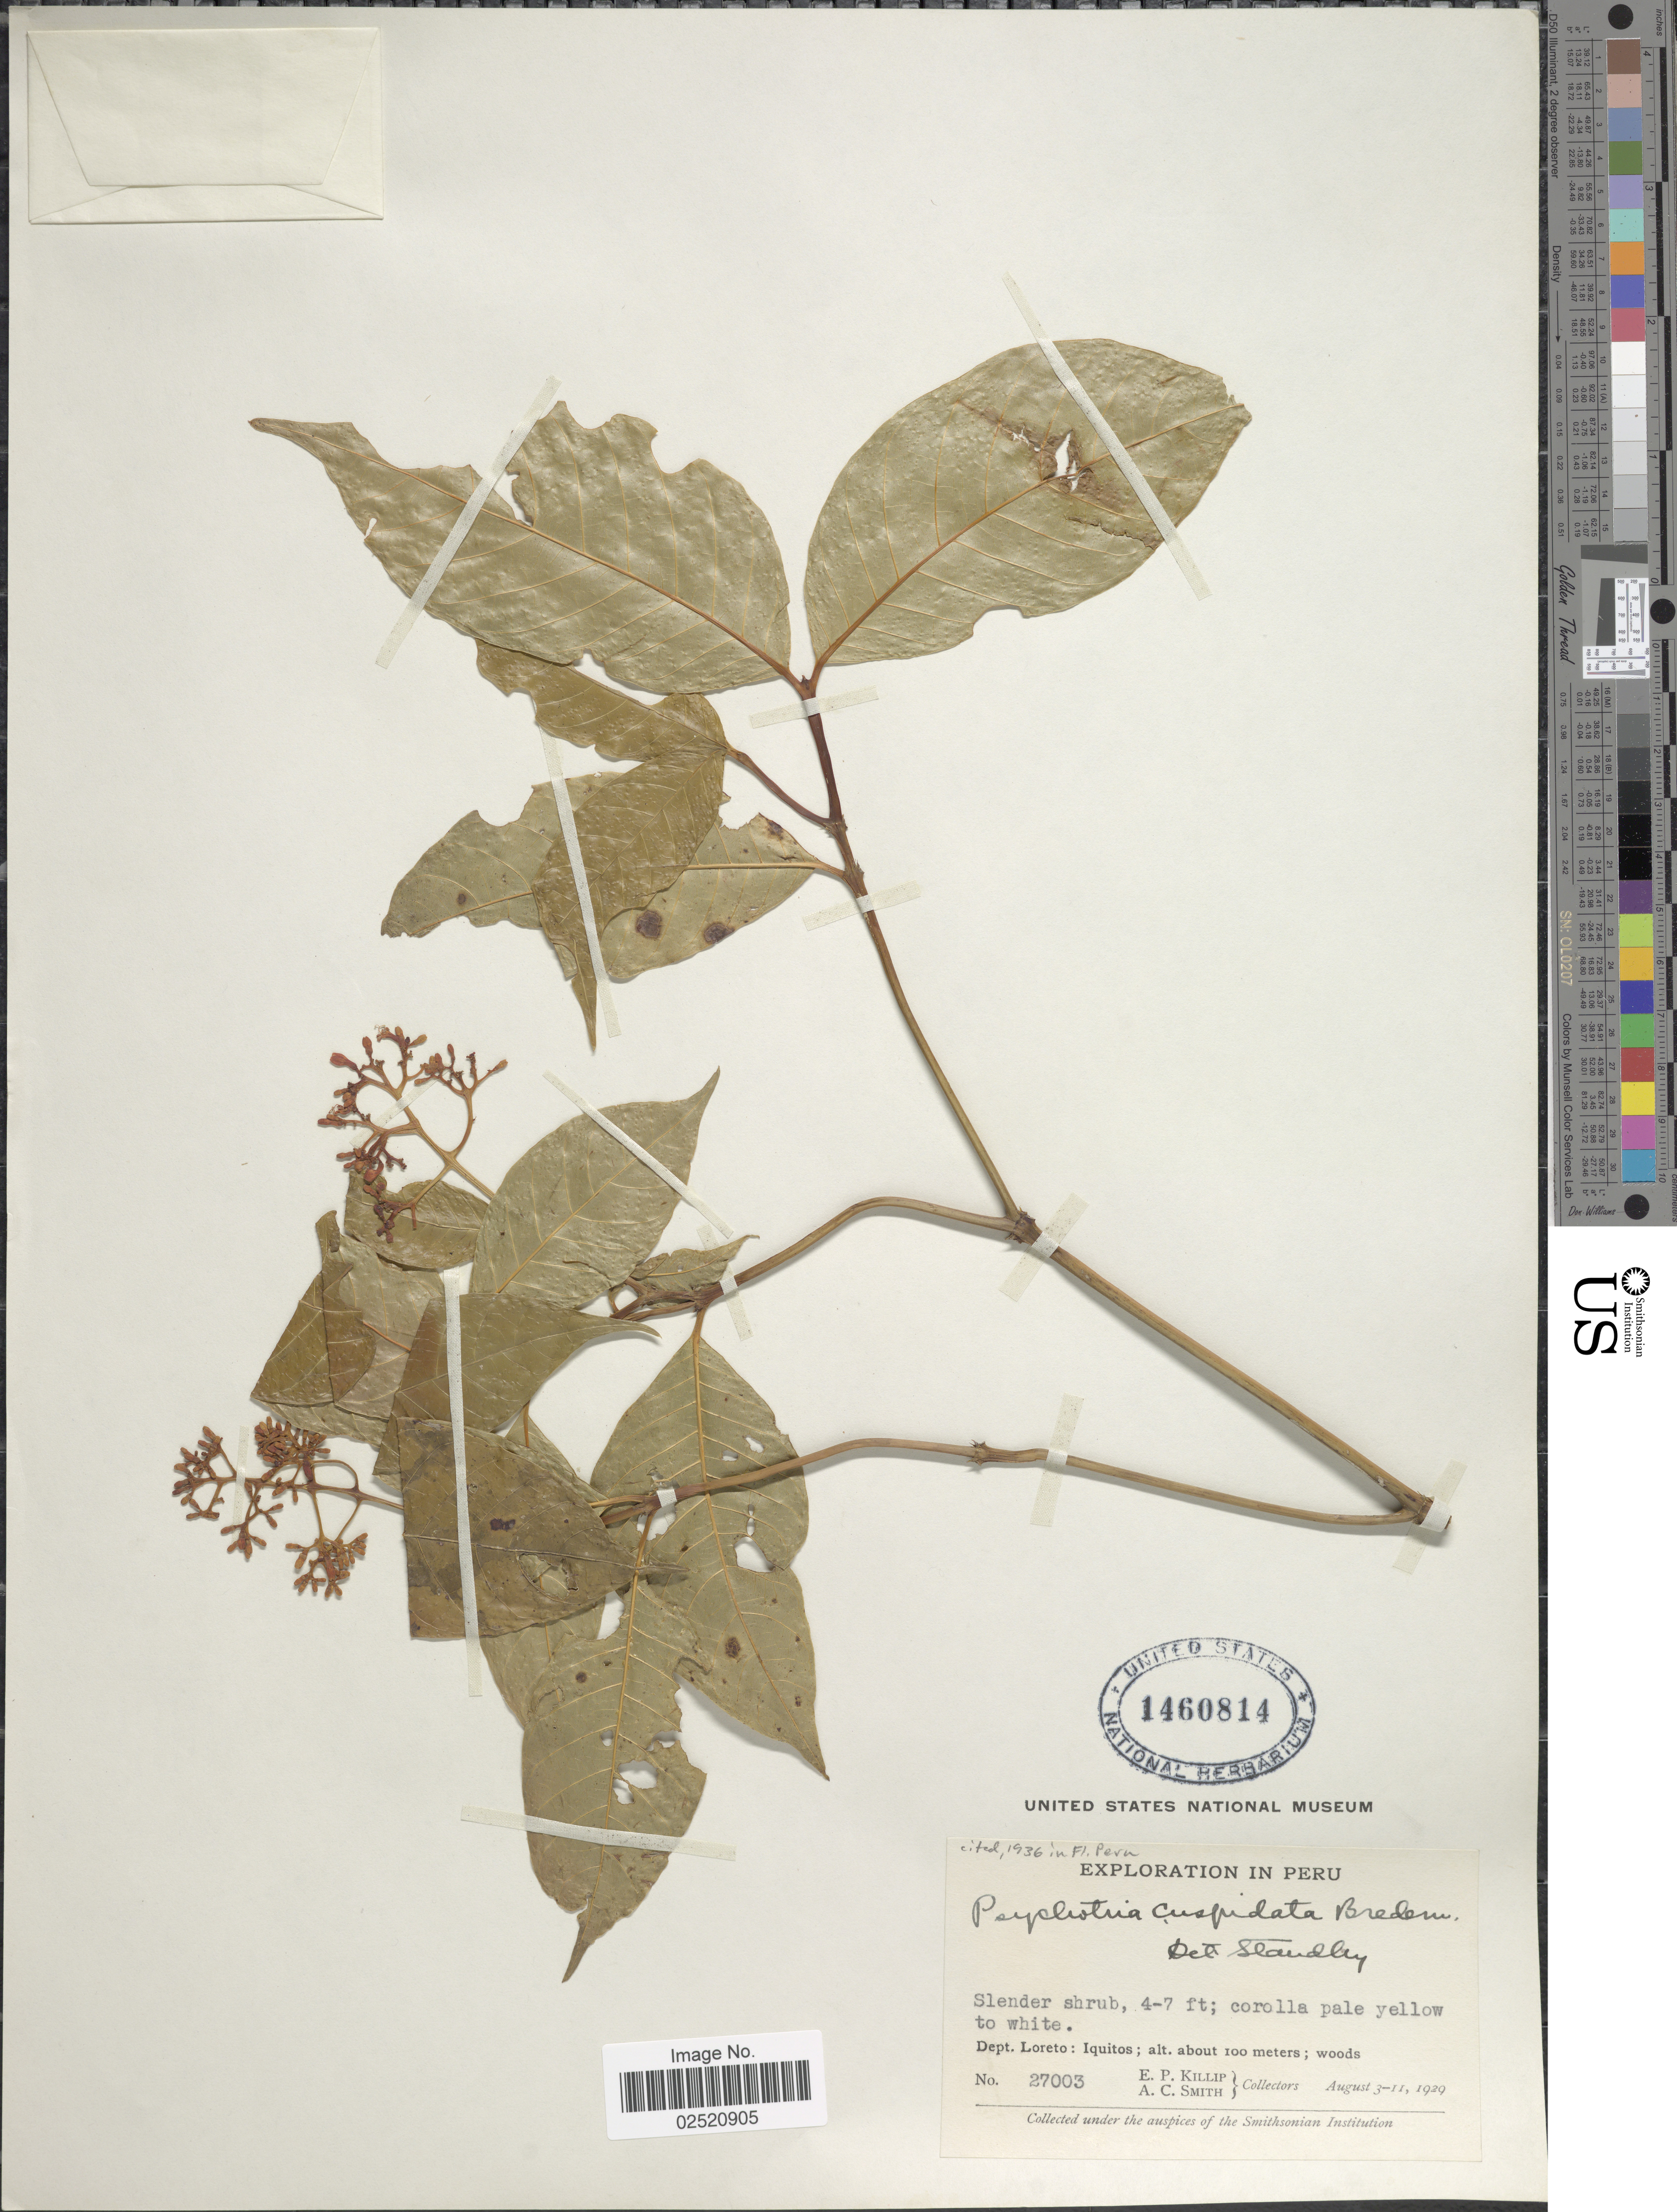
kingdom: Plantae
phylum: Tracheophyta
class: Magnoliopsida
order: Gentianales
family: Rubiaceae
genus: Psychotria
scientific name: Psychotria acuminata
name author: Benth.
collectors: E. P. Killip & A. C. Smith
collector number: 27003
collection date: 1929-08-03/1929-08-11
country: Peru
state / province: Loreto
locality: Iquitos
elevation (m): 100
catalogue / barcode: US 1460814